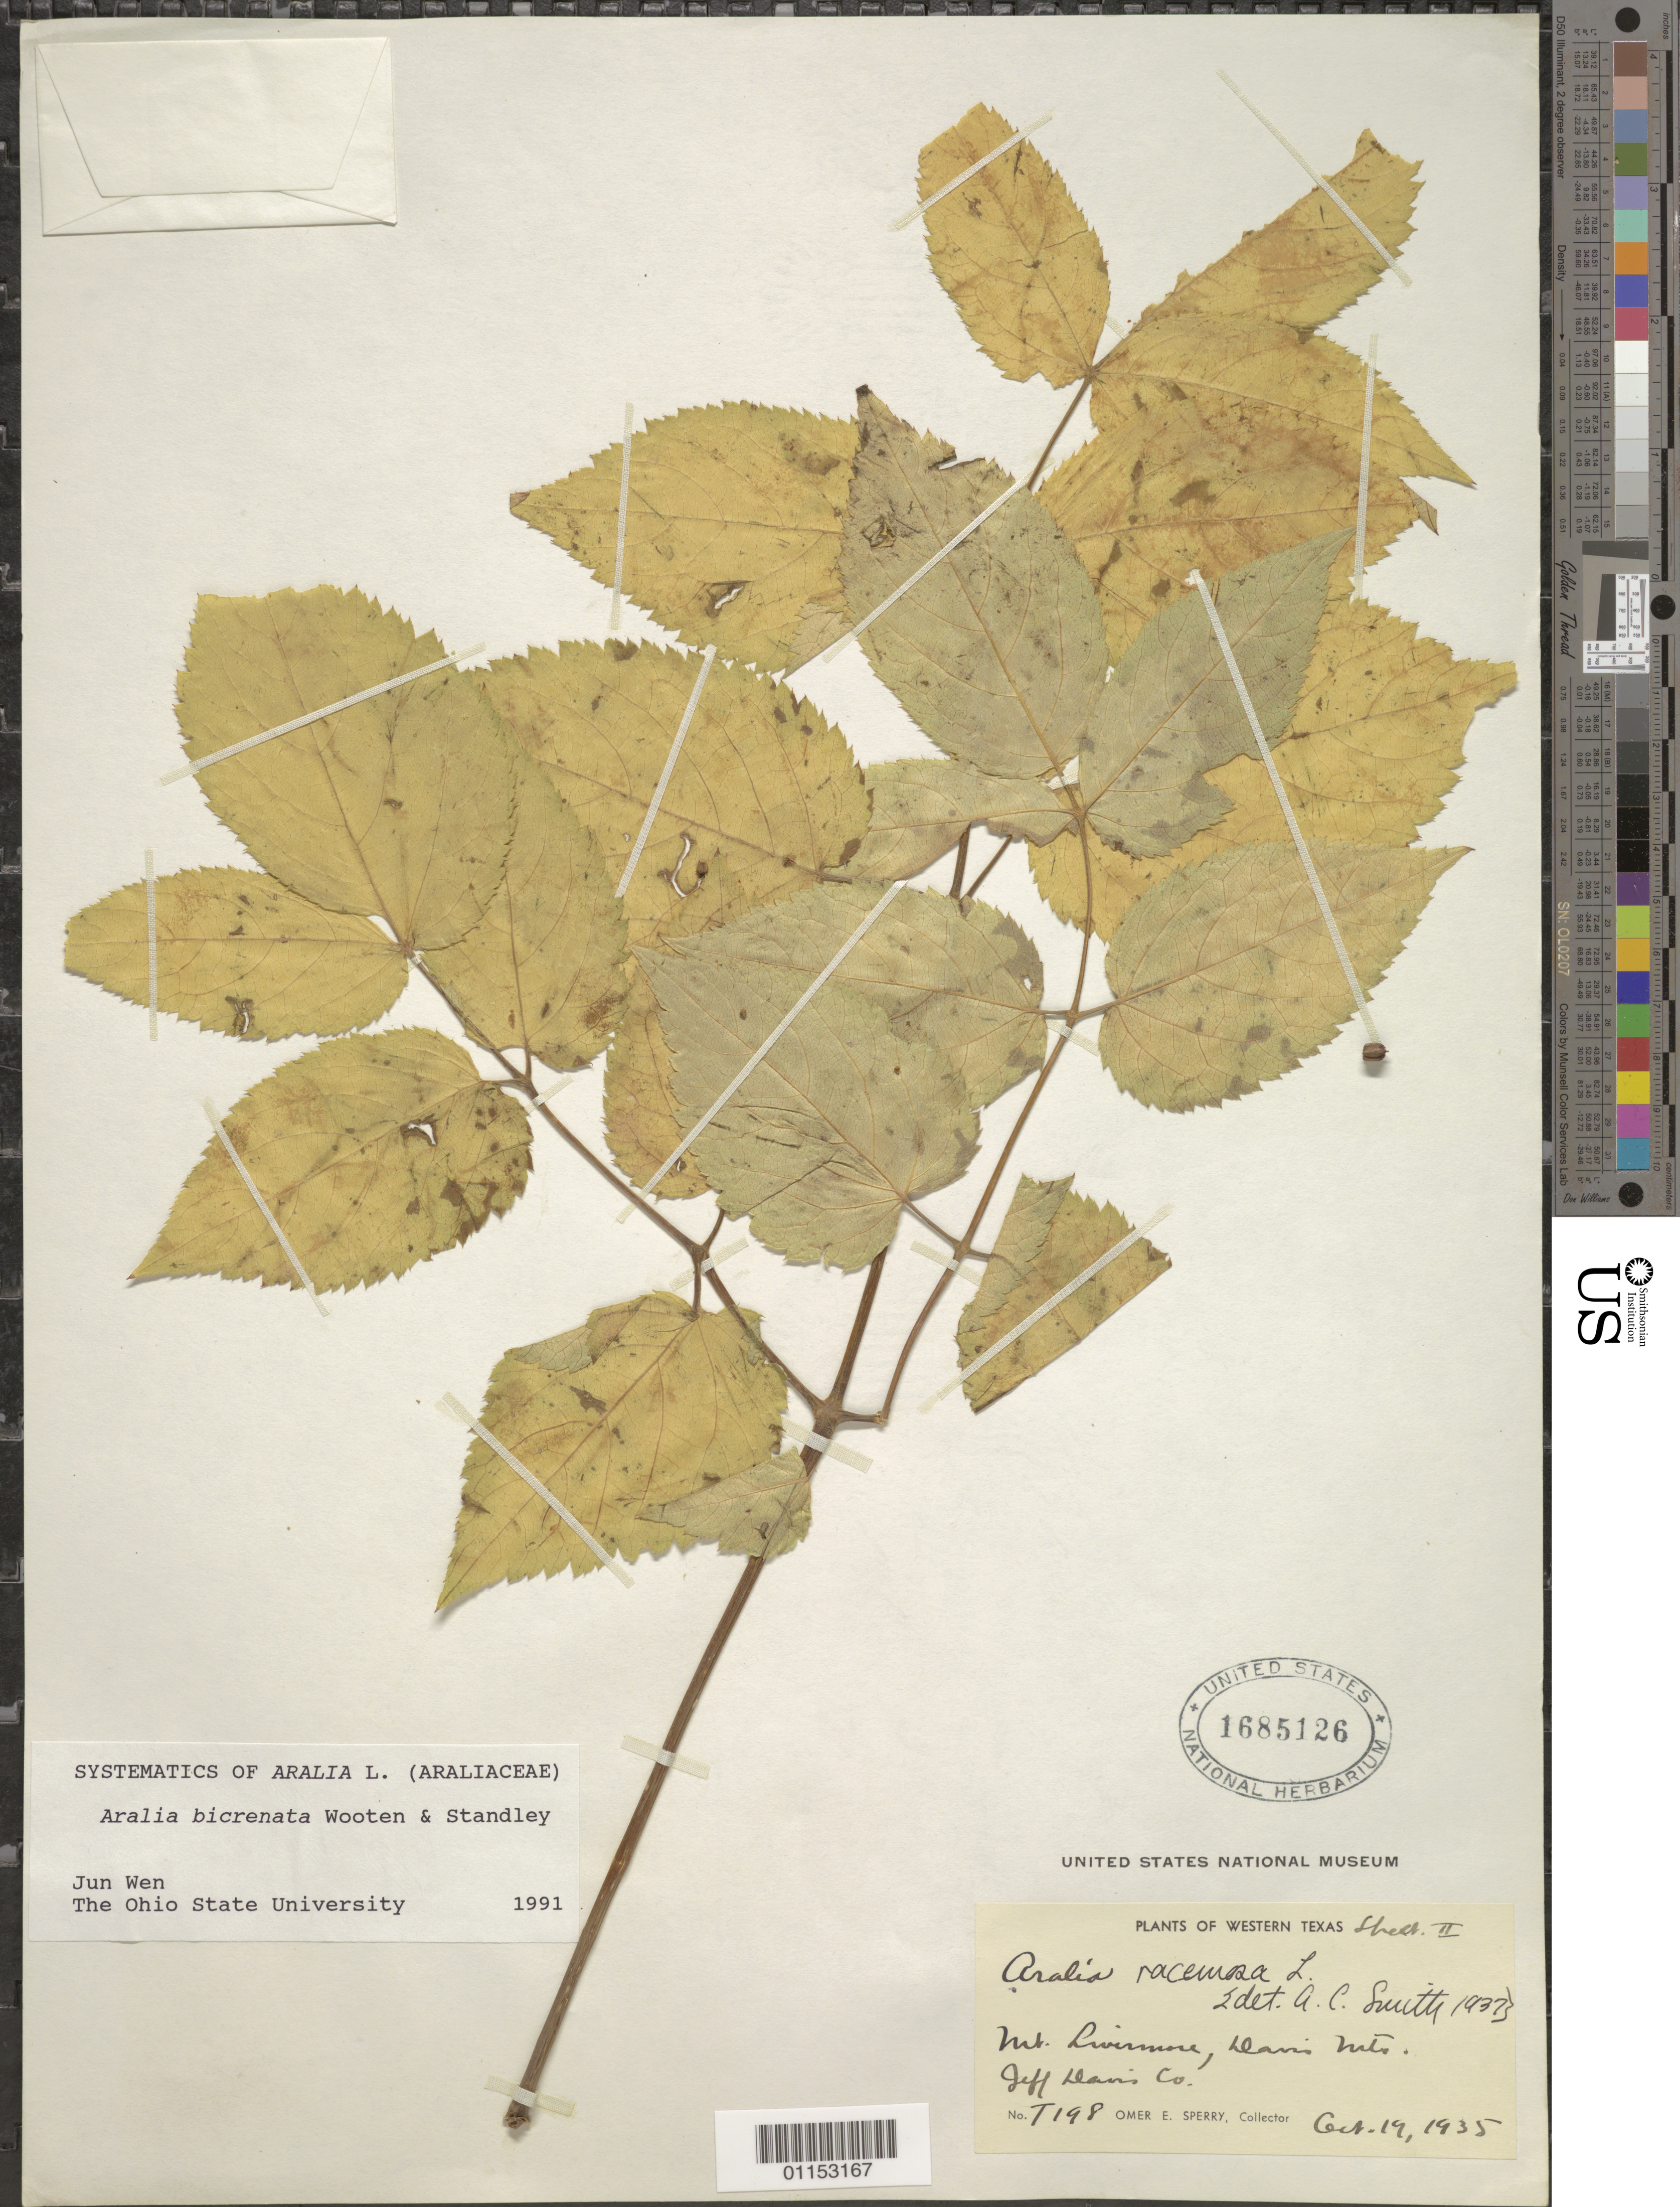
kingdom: Plantae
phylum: Tracheophyta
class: Magnoliopsida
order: Apiales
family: Araliaceae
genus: Aralia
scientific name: Aralia bicrenata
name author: Wooton & Standl.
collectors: O. E. Sperry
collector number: T 198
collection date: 1935-10-19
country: United States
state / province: Texas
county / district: Jeff Davis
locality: Mt Livermore, Davis Mts.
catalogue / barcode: US 1685126